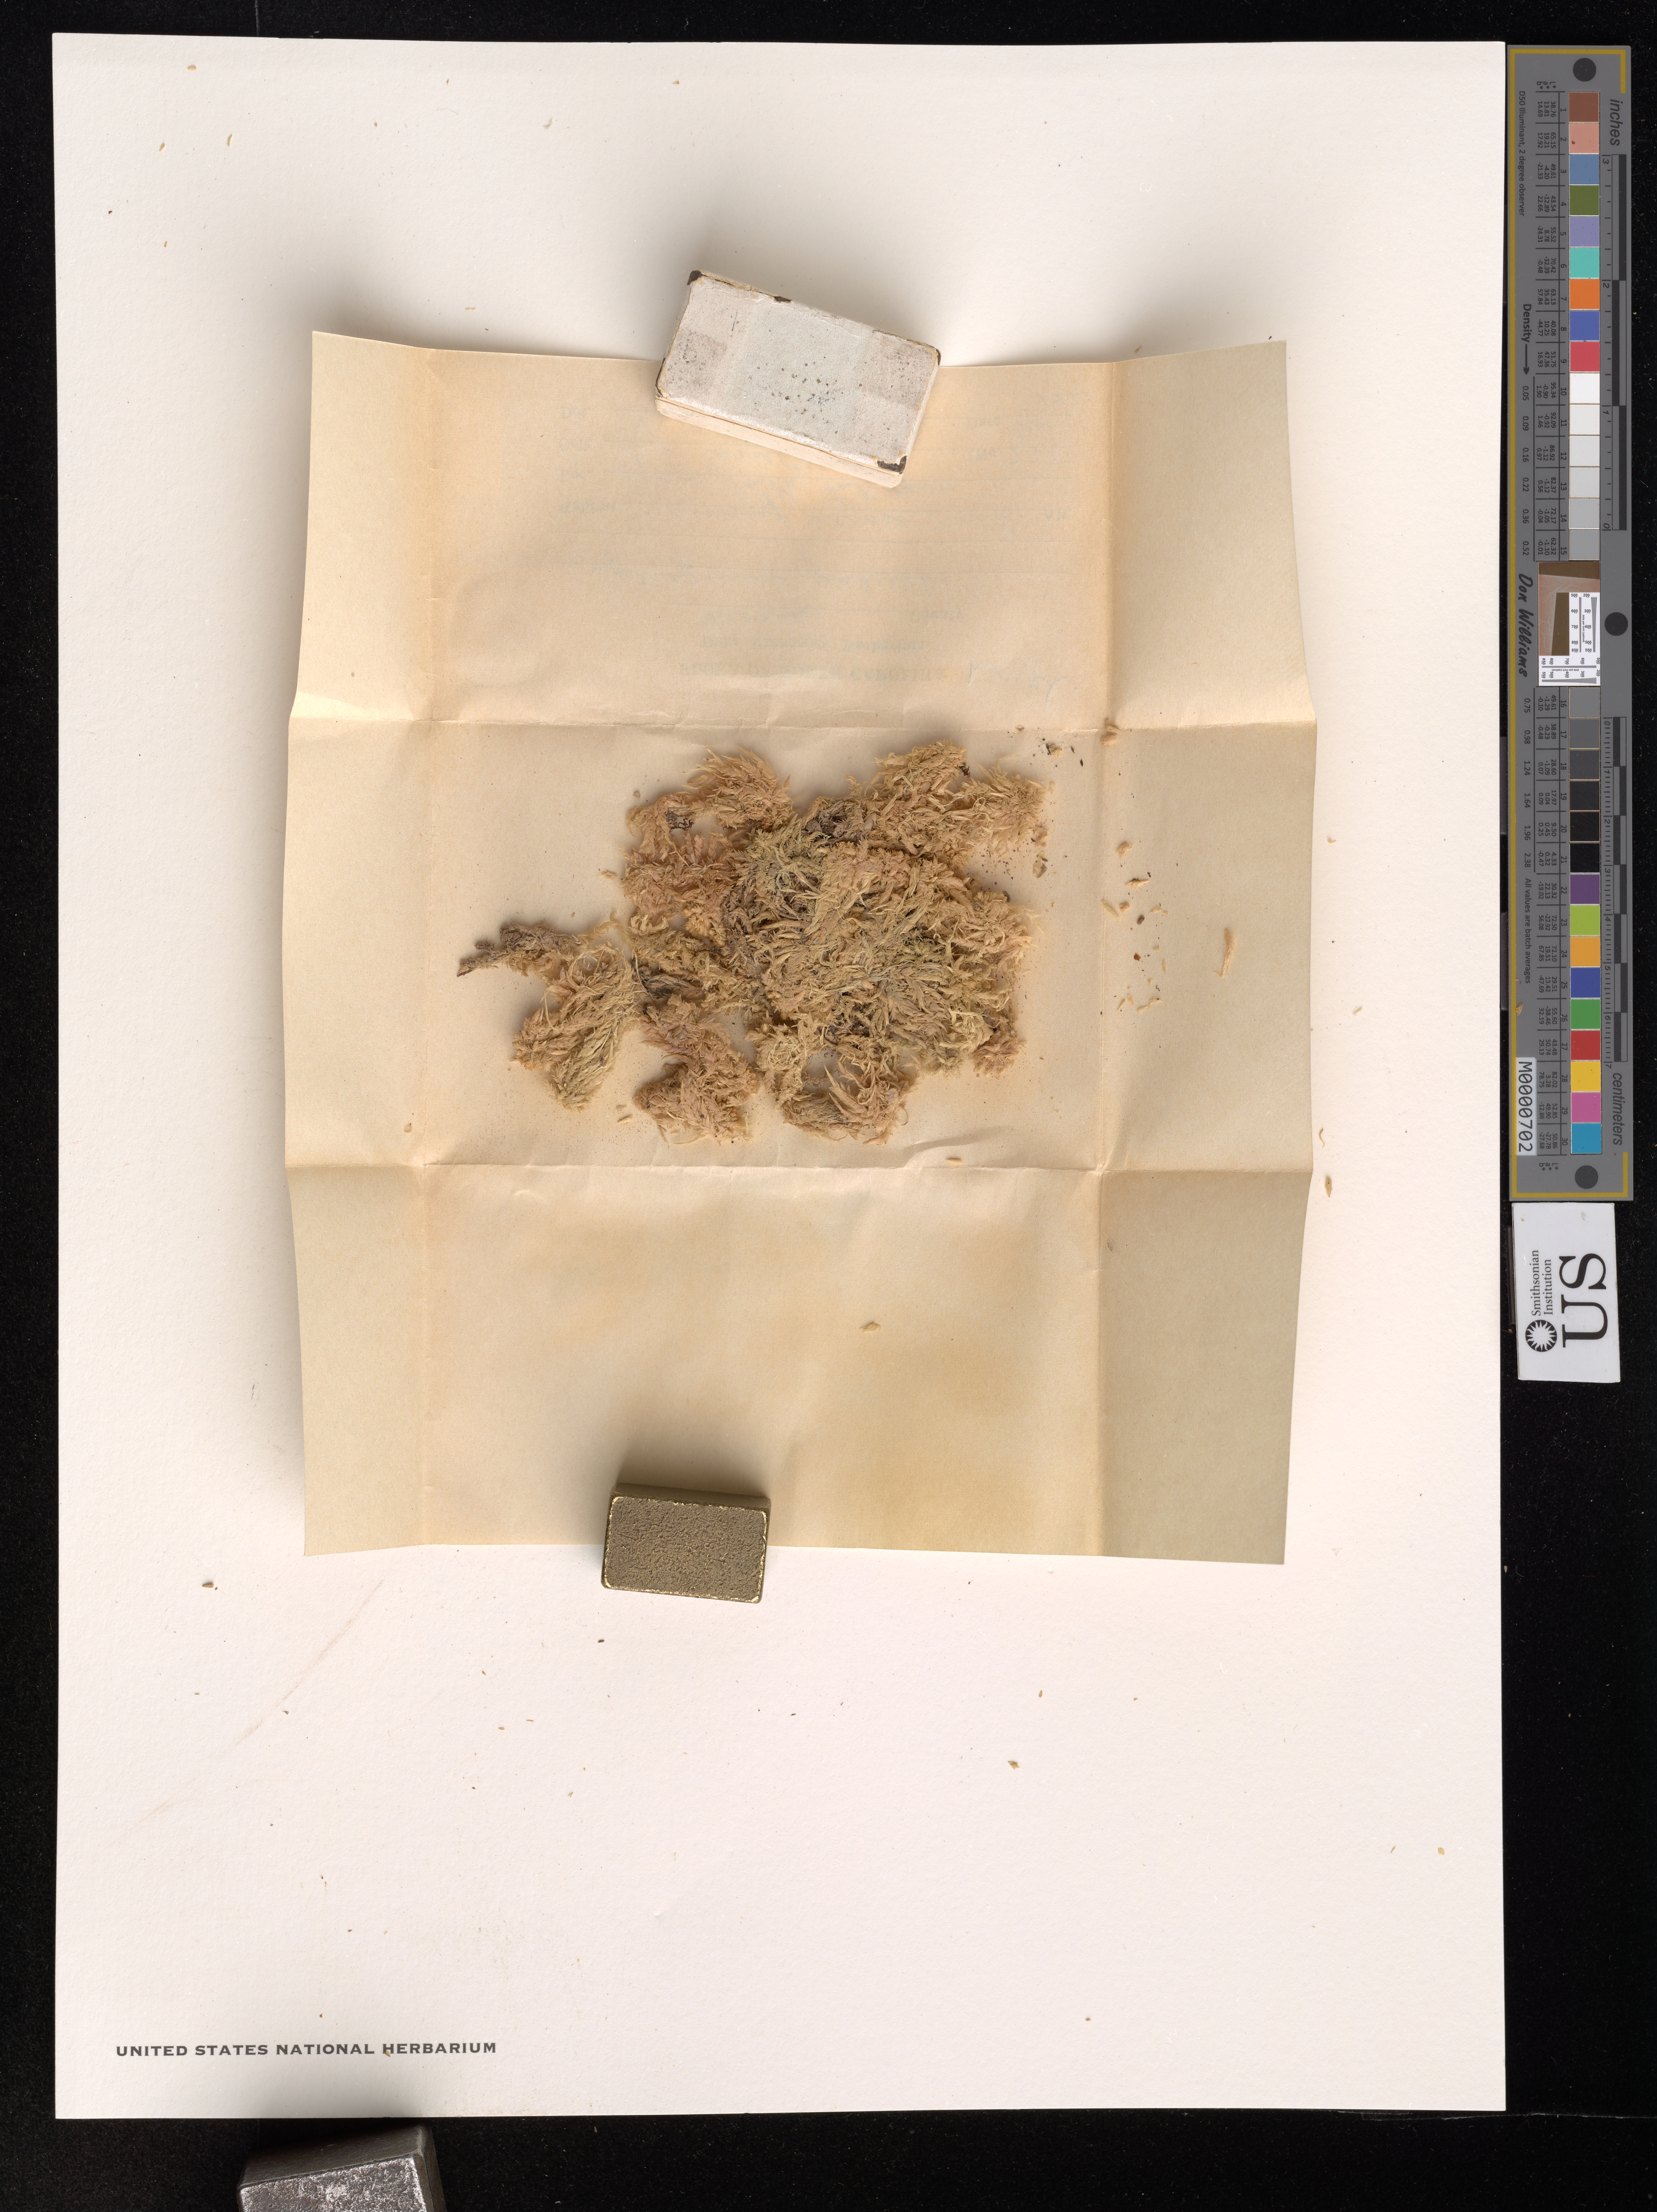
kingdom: Plantae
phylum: Bryophyta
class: Sphagnopsida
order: Sphagnales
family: Sphagnaceae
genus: Sphagnum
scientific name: Sphagnum palustre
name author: L.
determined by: Anderson, L.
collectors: D. S. Correll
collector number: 7232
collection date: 1936-11-13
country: United States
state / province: North Carolina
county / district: Moore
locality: from Lake Lakeview